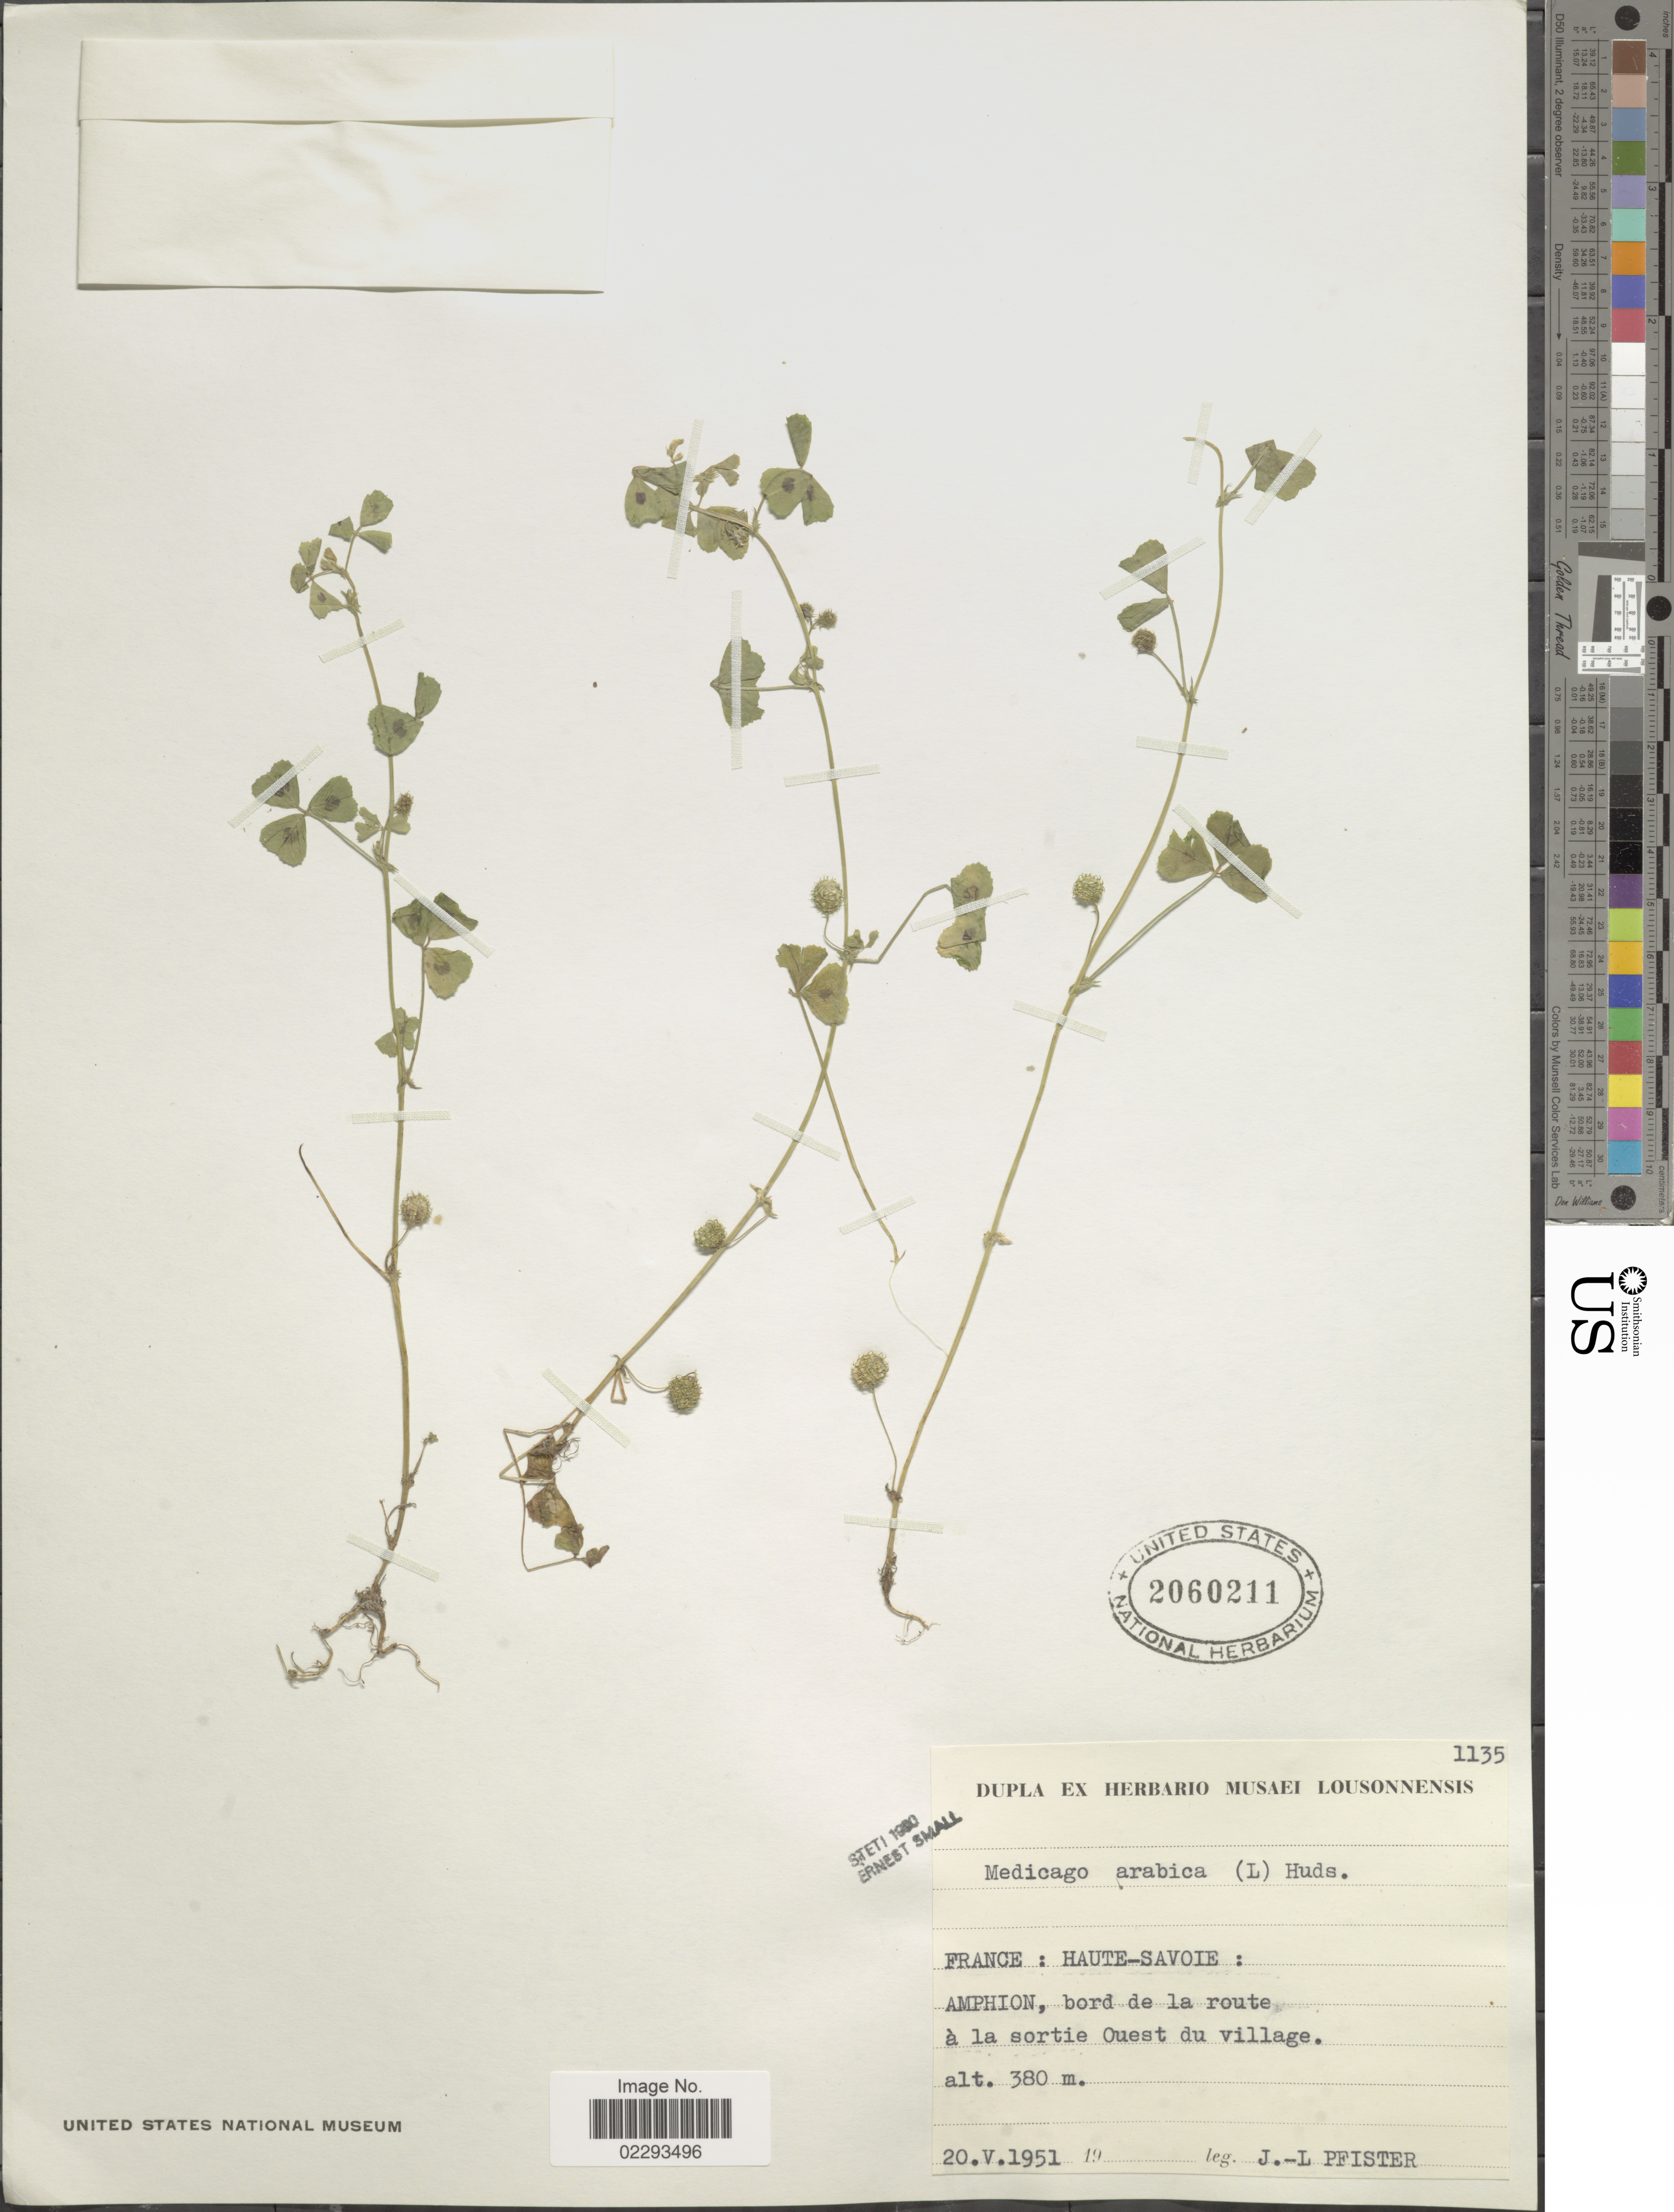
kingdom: Plantae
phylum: Tracheophyta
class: Magnoliopsida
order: Fabales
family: Fabaceae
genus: Medicago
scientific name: Medicago arabica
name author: (L.) Huds.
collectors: J. Pfister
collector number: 1135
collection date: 1951-05-20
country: France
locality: Haute-SAvoie: Amphion, bord de la route á la sortie Ouest du village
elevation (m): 380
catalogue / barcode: US 2060211